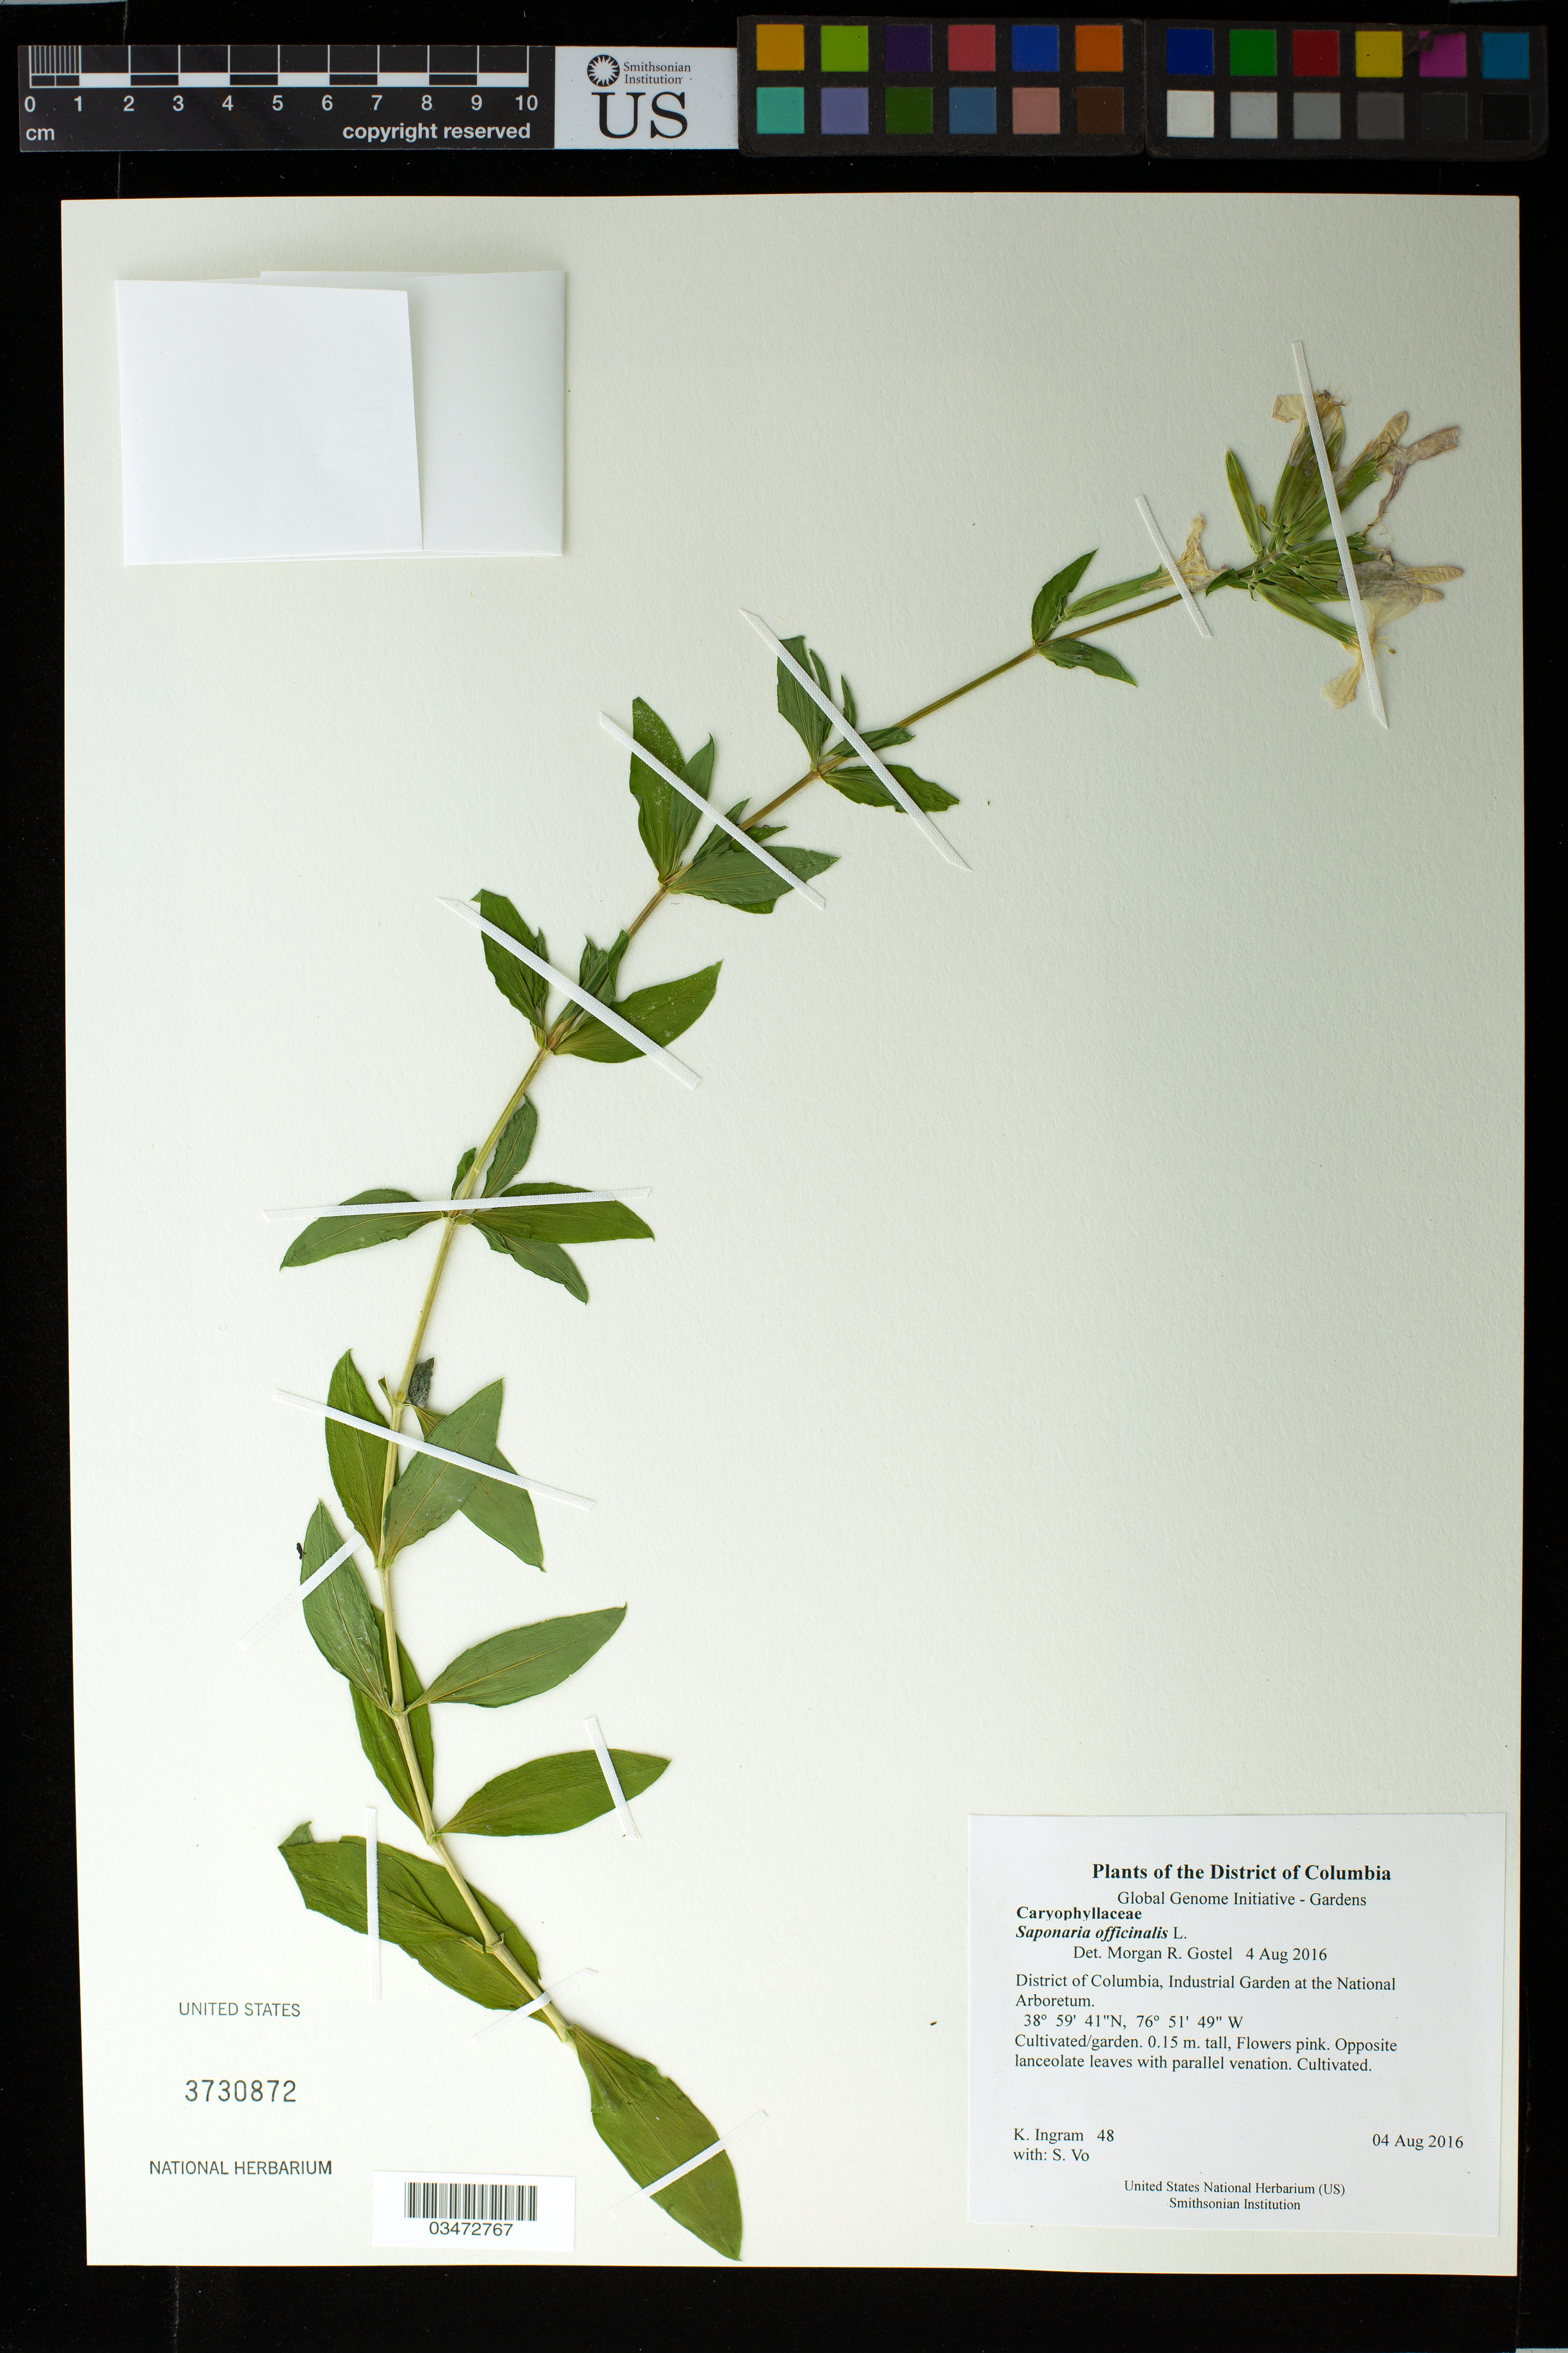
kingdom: Plantae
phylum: Tracheophyta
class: Magnoliopsida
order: Caryophyllales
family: Caryophyllaceae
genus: Saponaria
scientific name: Saponaria officinalis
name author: L.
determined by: Gostel, M. R.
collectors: K. S. Ingram & S. Vo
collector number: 48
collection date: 2016-08-04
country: United States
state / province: District of Columbia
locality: Industrial Garden at the National Arboretum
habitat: Cultivated/garden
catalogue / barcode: US 3730872